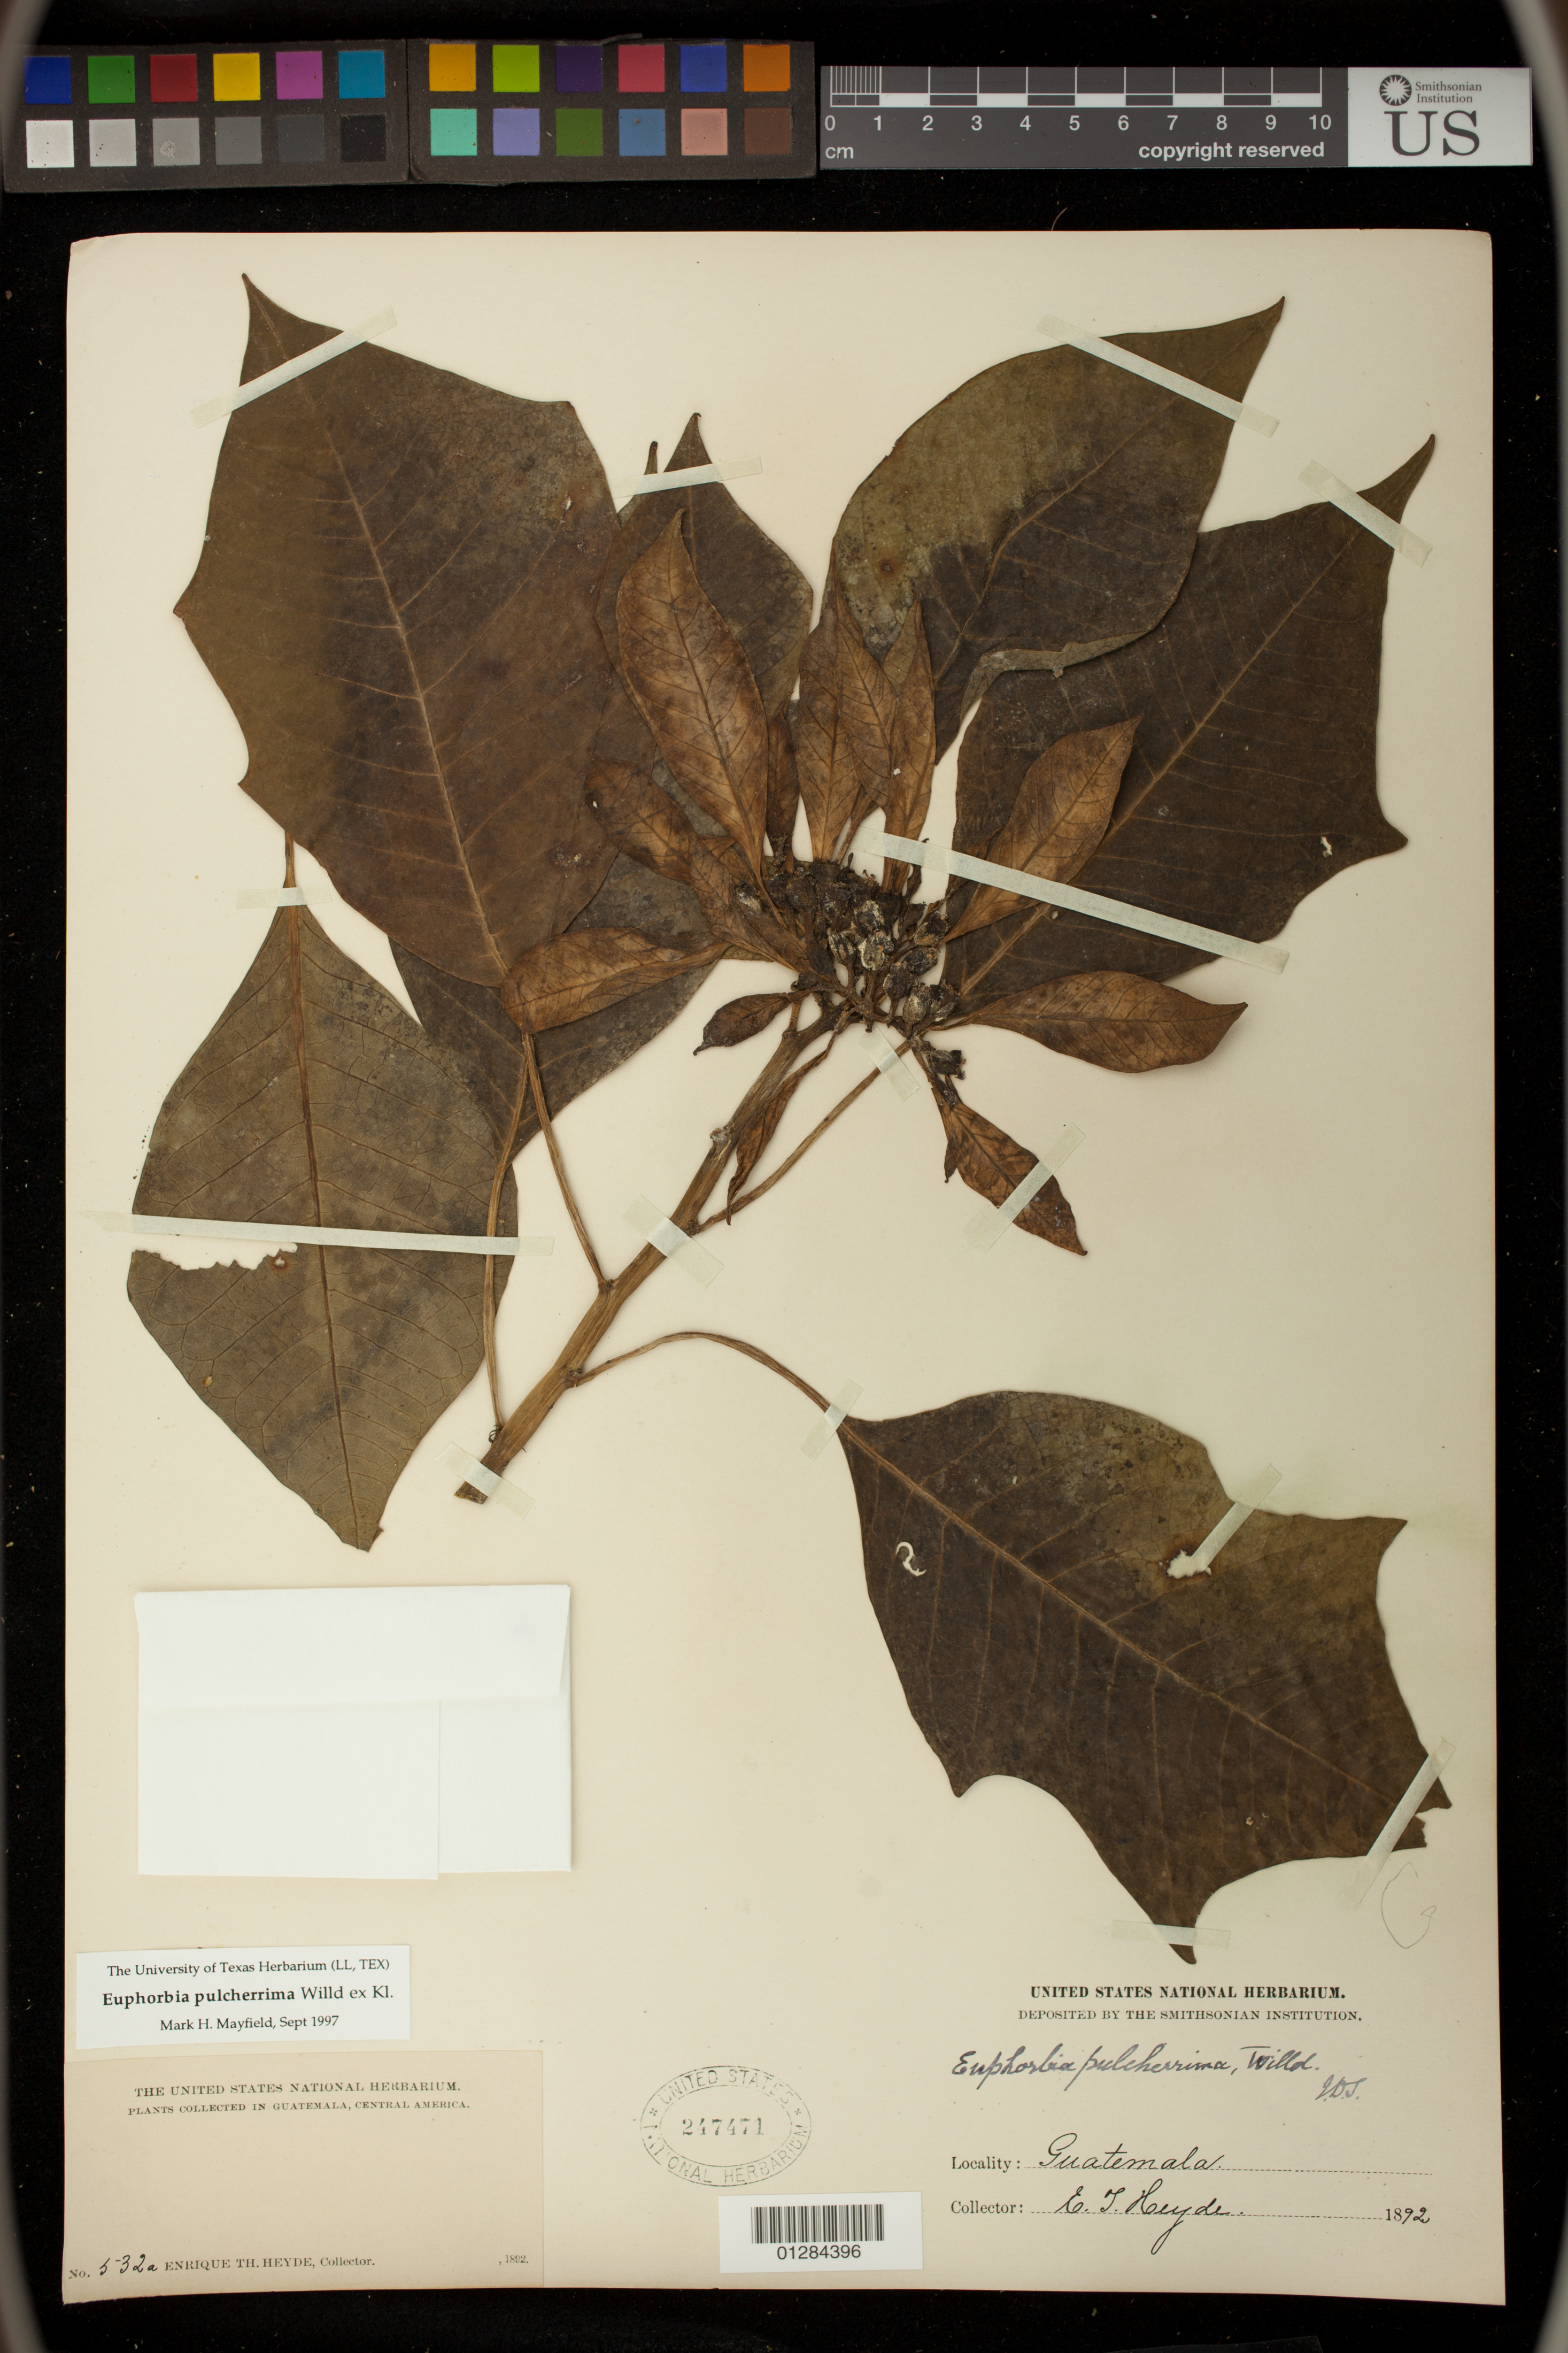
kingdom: Plantae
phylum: Tracheophyta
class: Magnoliopsida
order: Malpighiales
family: Euphorbiaceae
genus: Euphorbia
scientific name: Euphorbia pulcherrima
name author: Willd. ex Klotzsch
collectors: E. T. Heyde & E. Lux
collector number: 532a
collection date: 1892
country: Guatemala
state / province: Santa Rosa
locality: Santa Rosa.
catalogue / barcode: US 247471